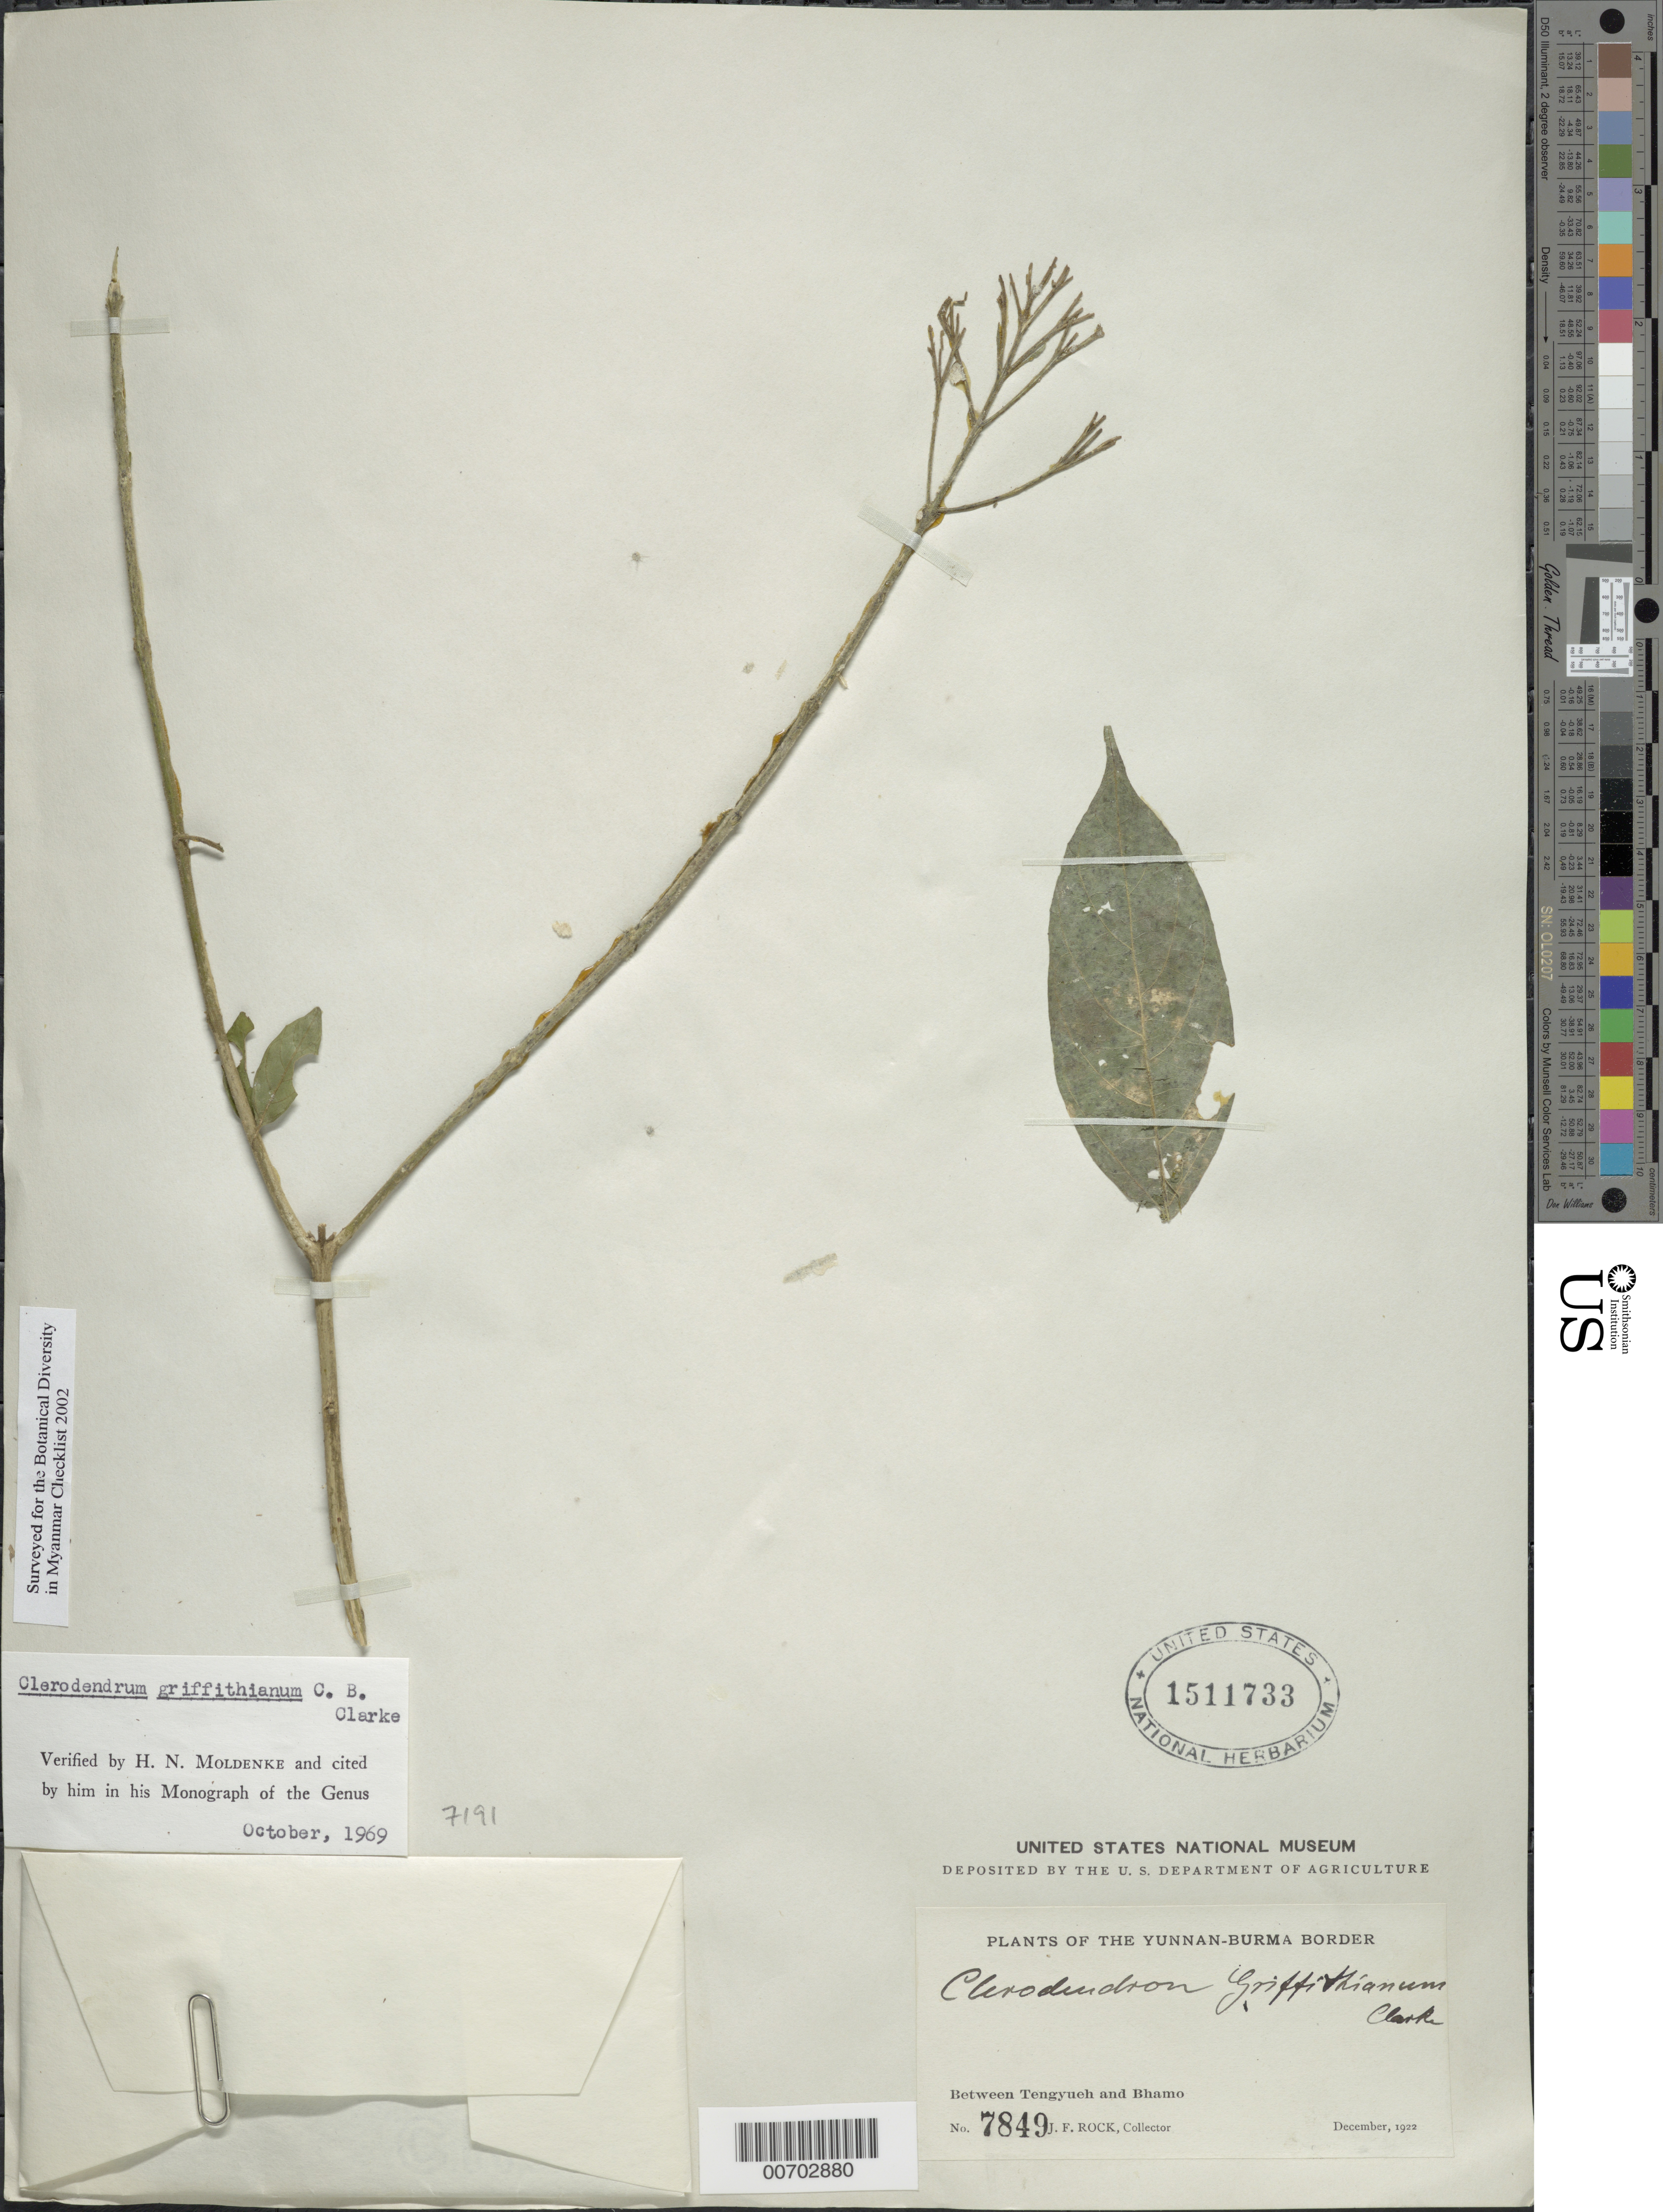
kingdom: Plantae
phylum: Tracheophyta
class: Magnoliopsida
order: Lamiales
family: Lamiaceae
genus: Clerodendrum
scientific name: Clerodendrum griffithianum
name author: C.B. Clarke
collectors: J. F. Rock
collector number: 7849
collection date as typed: Dec 1922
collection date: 1922-12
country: Myanmar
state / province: Kachin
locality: Yunnan-Burma Border, Tengyueh to Bhamo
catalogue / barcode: US 1511733